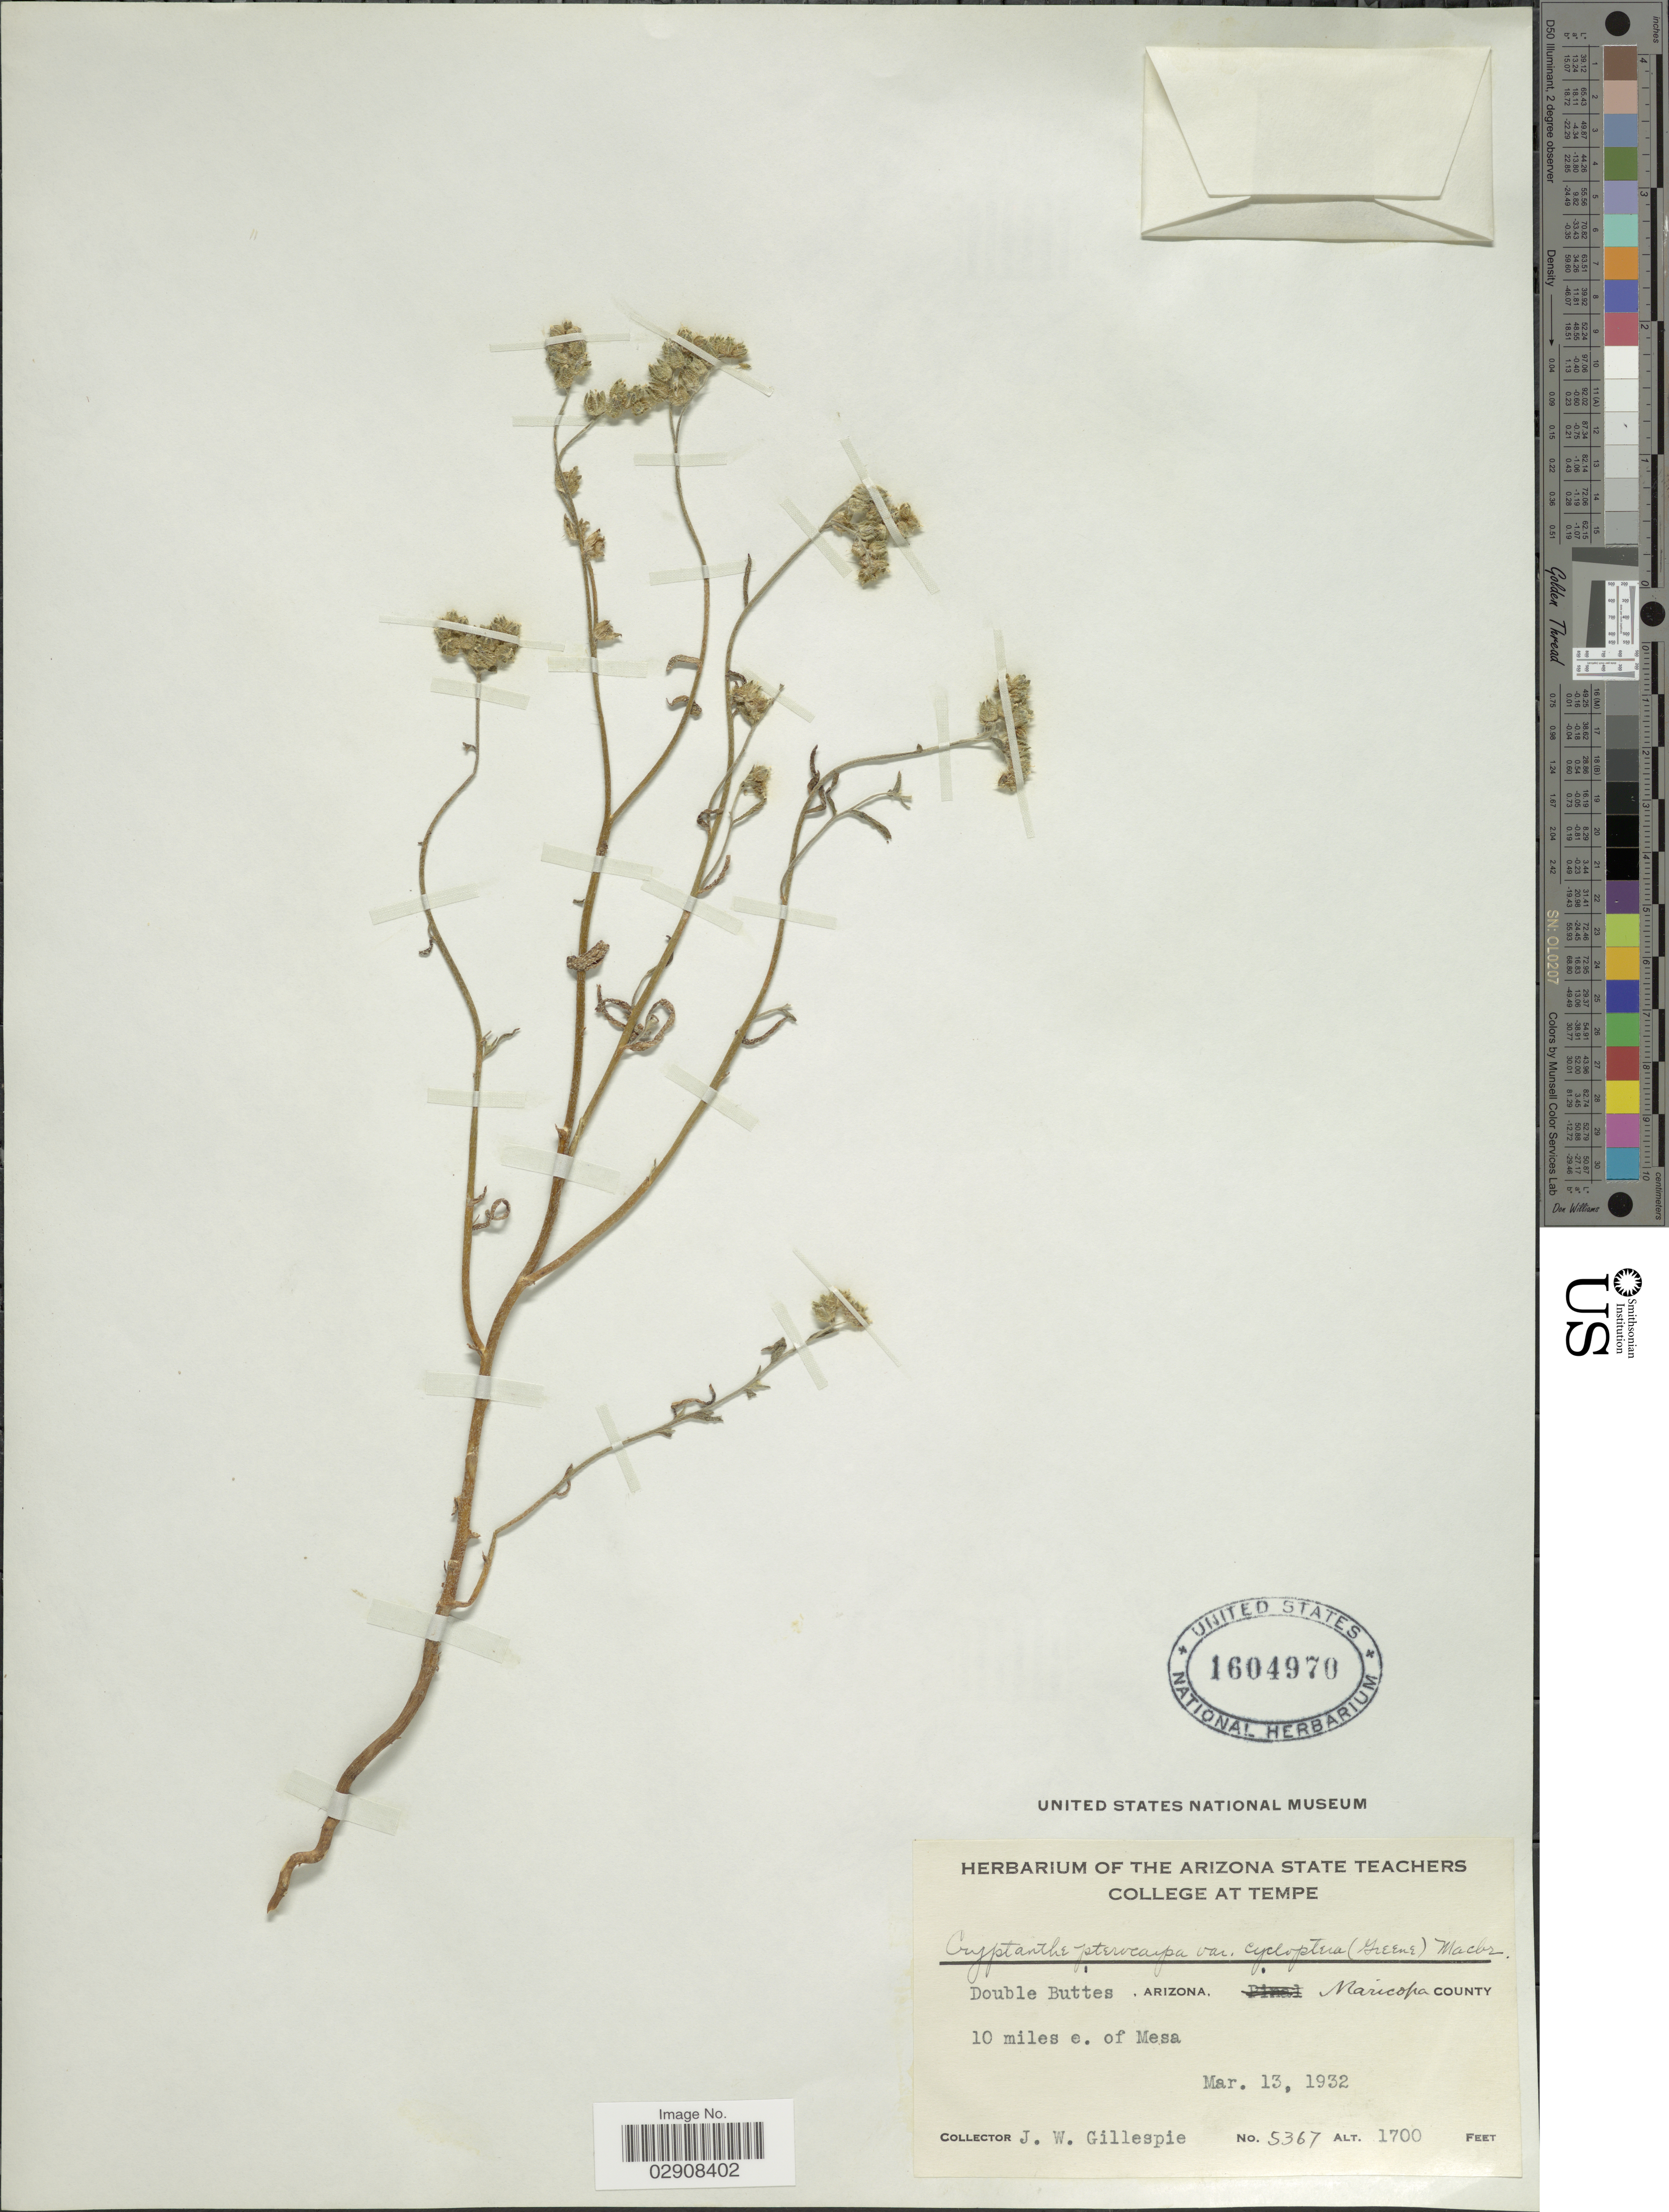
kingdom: Plantae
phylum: Tracheophyta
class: Magnoliopsida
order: Boraginales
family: Boraginaceae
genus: Cryptantha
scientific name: Cryptantha pterocarya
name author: (Torr.) Greene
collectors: J. W. Gillespie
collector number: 5367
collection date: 1932-03-13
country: United States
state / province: Arizona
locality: Double Buttes, 10 miles e. of Mesa.Maricopa County.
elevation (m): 518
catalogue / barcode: US 1604970